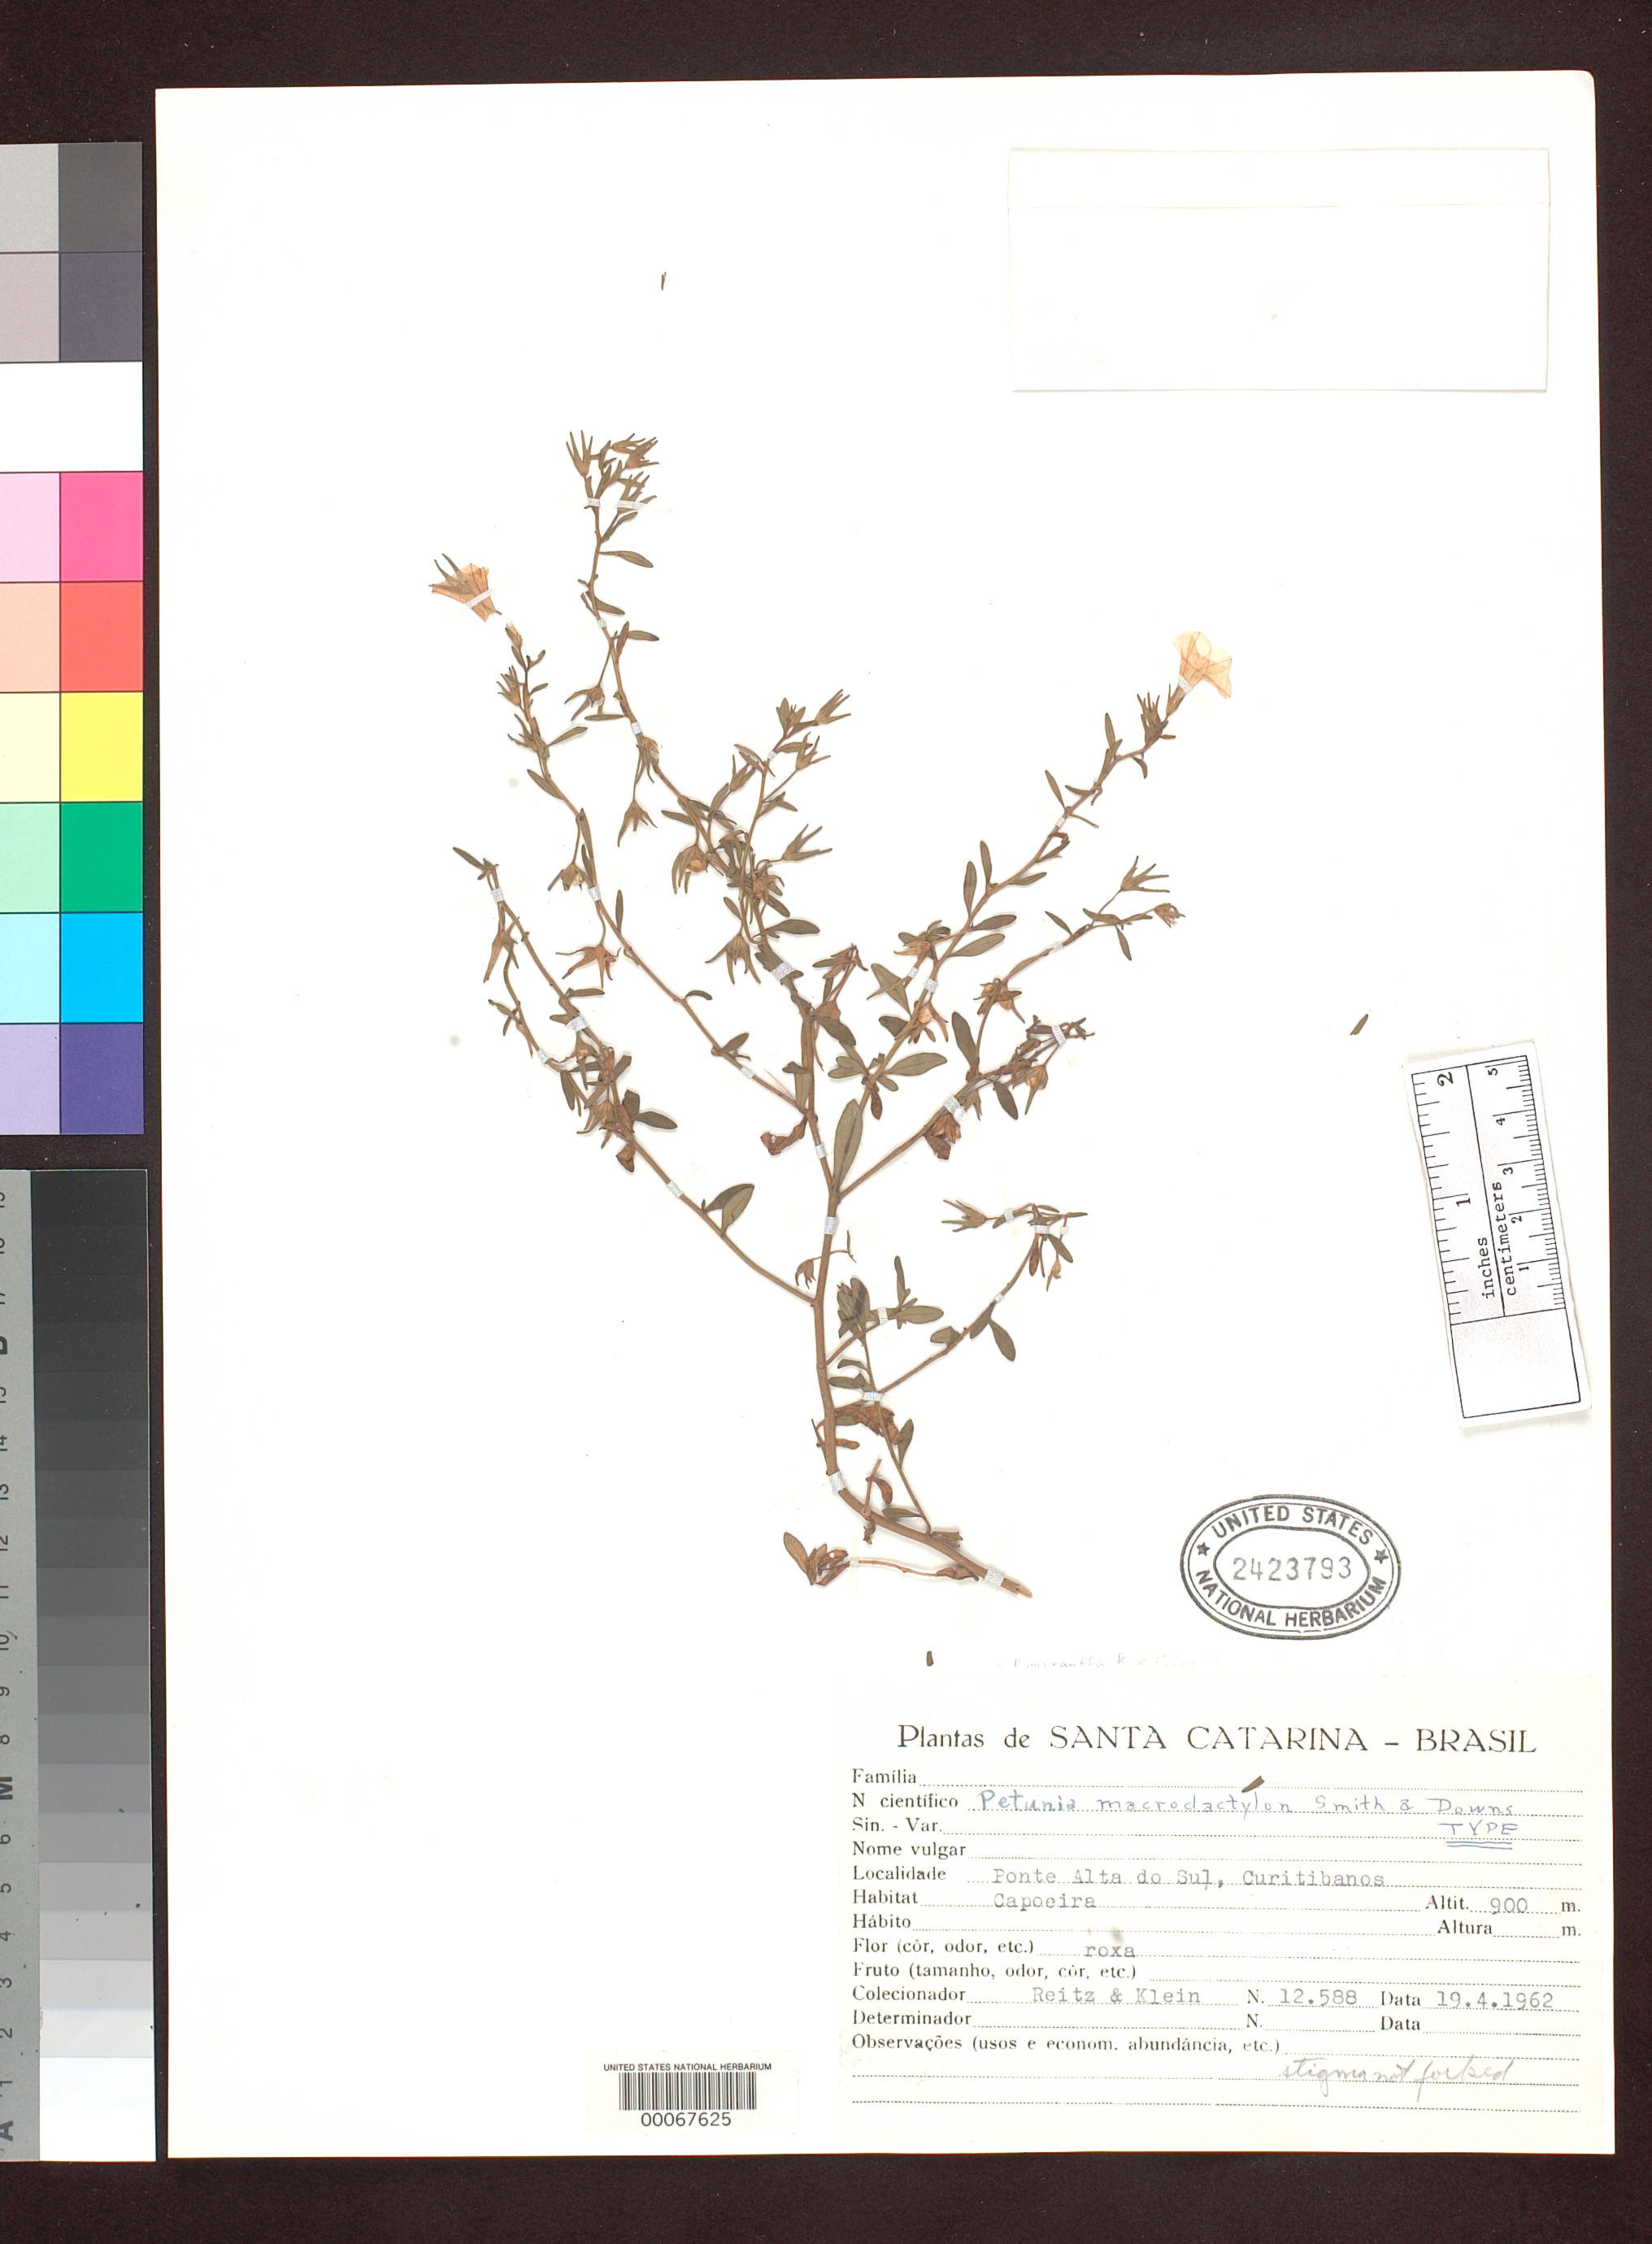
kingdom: Plantae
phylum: Tracheophyta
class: Magnoliopsida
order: Solanales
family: Solanaceae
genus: Petunia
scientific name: Petunia macrodactylon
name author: L.B. Sm. & Downs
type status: Holotype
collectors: R. Reitz & R. M. Klein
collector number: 12588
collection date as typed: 19 Apr 1962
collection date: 1962-04-19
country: Brazil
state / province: Santa Catarina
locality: Ponte alta do Sul, Curitibanos.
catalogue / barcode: US 2423793